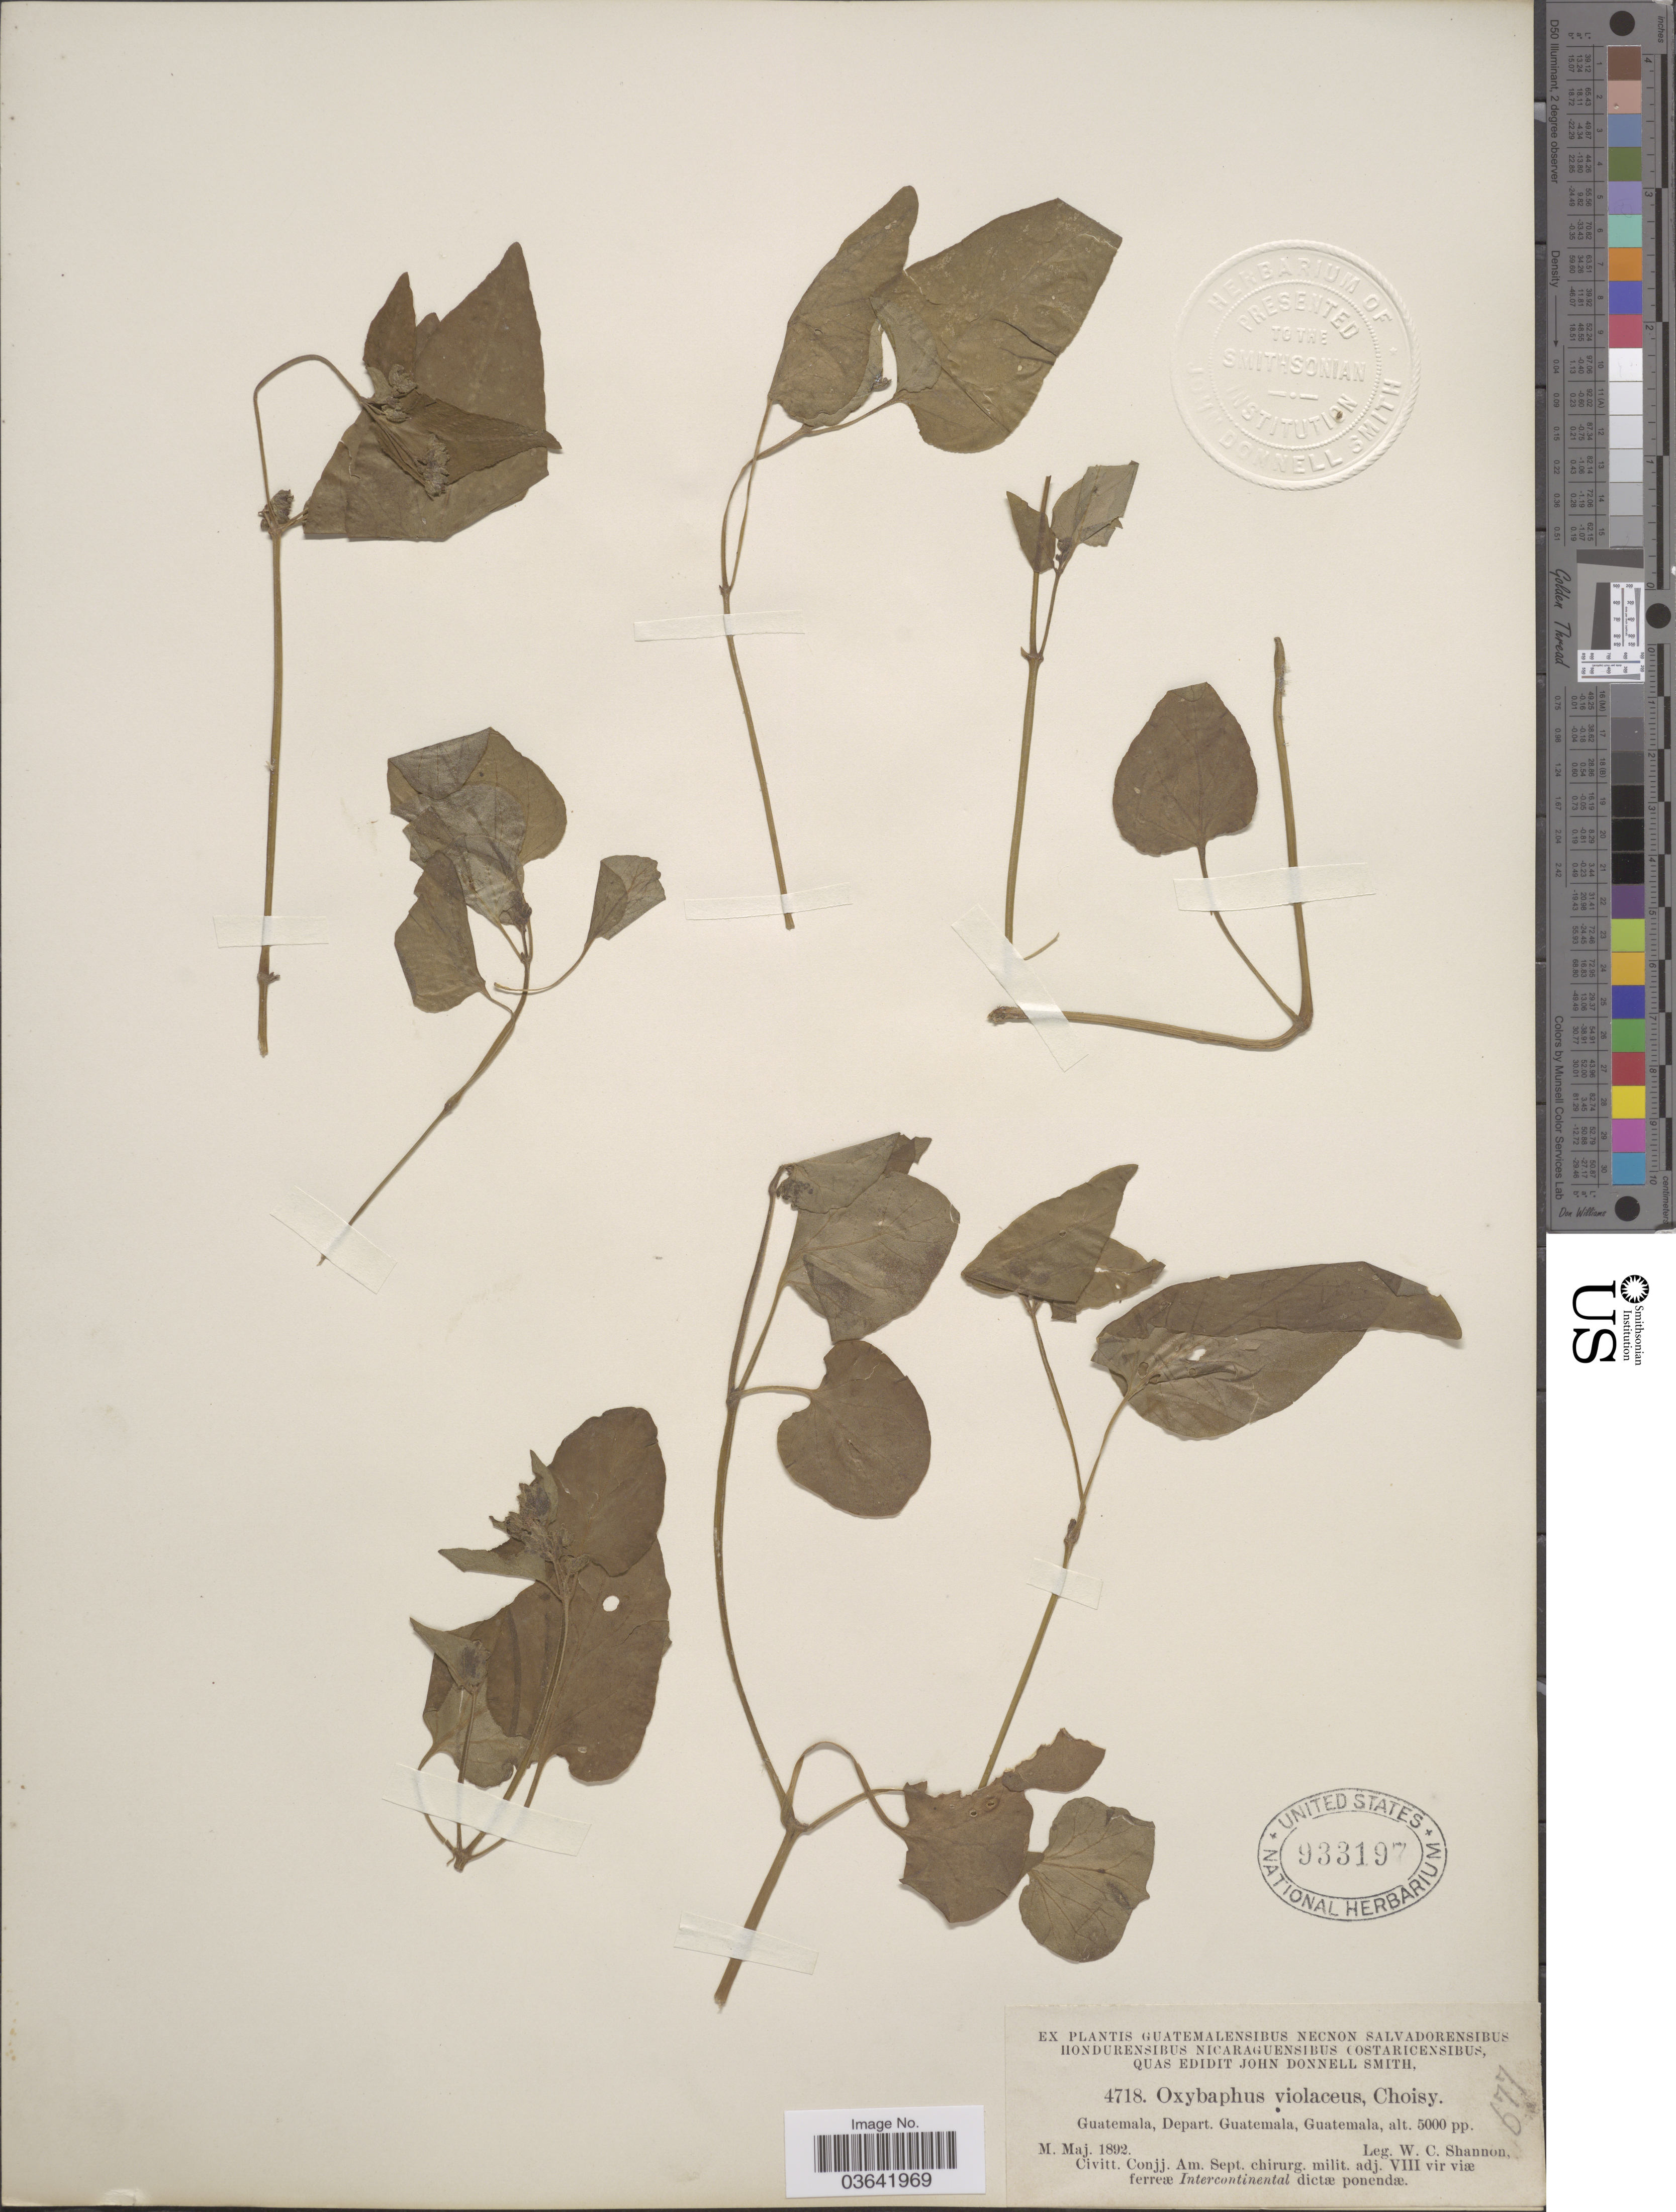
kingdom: Plantae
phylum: Tracheophyta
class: Magnoliopsida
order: Caryophyllales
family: Nyctaginaceae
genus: Mirabilis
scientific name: Mirabilis violacea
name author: (L.) Heimerl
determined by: Strong, Mark T., (BOT), Smithsonian Institution - National Museum of Natural History (UNITED STATES)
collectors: W. C. Shannon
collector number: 4718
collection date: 1892-05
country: Guatemala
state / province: Guatemala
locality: Depart. Guatemala.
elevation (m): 1524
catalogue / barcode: US 933197